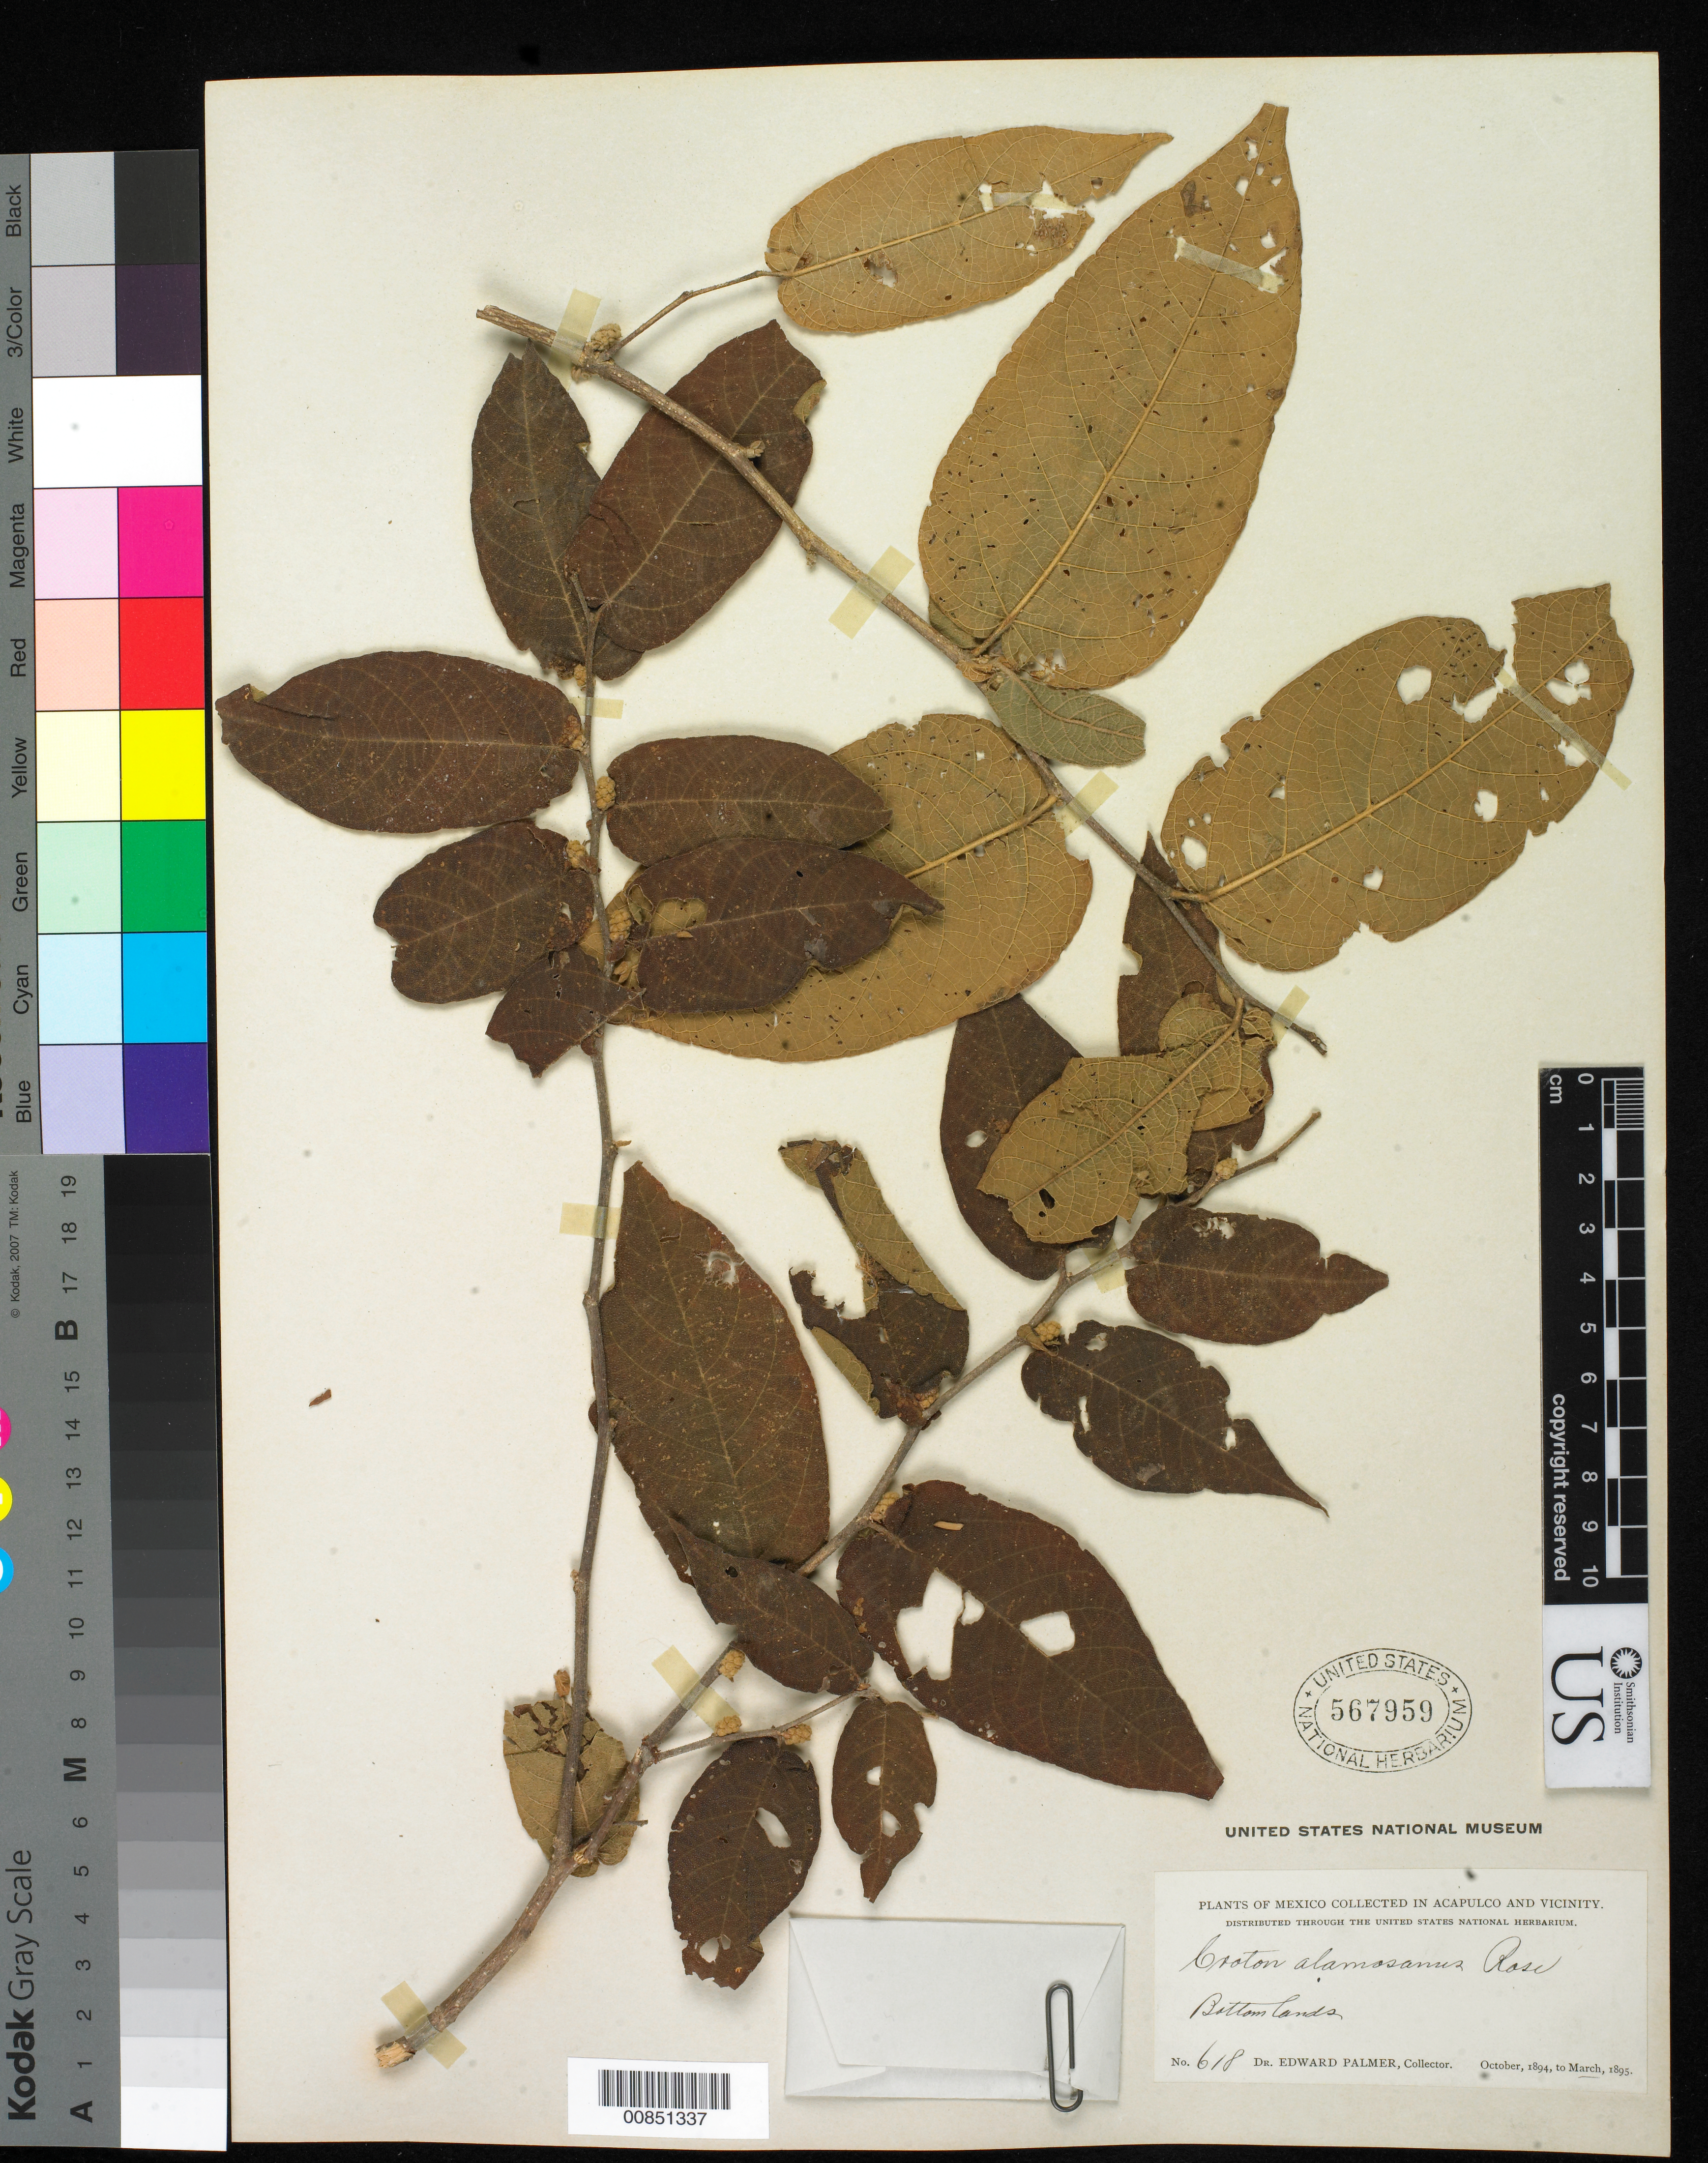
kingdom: Plantae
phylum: Tracheophyta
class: Magnoliopsida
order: Malpighiales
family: Euphorbiaceae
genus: Croton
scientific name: Croton alamosanus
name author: Rose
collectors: E. Palmer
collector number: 618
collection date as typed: Oct 1894 to -- Mar 1895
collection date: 1894-10/1895-03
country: Mexico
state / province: Guerrero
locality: Acapulco, Guerrero and vicinity.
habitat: Bottom lands.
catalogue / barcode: US 567959